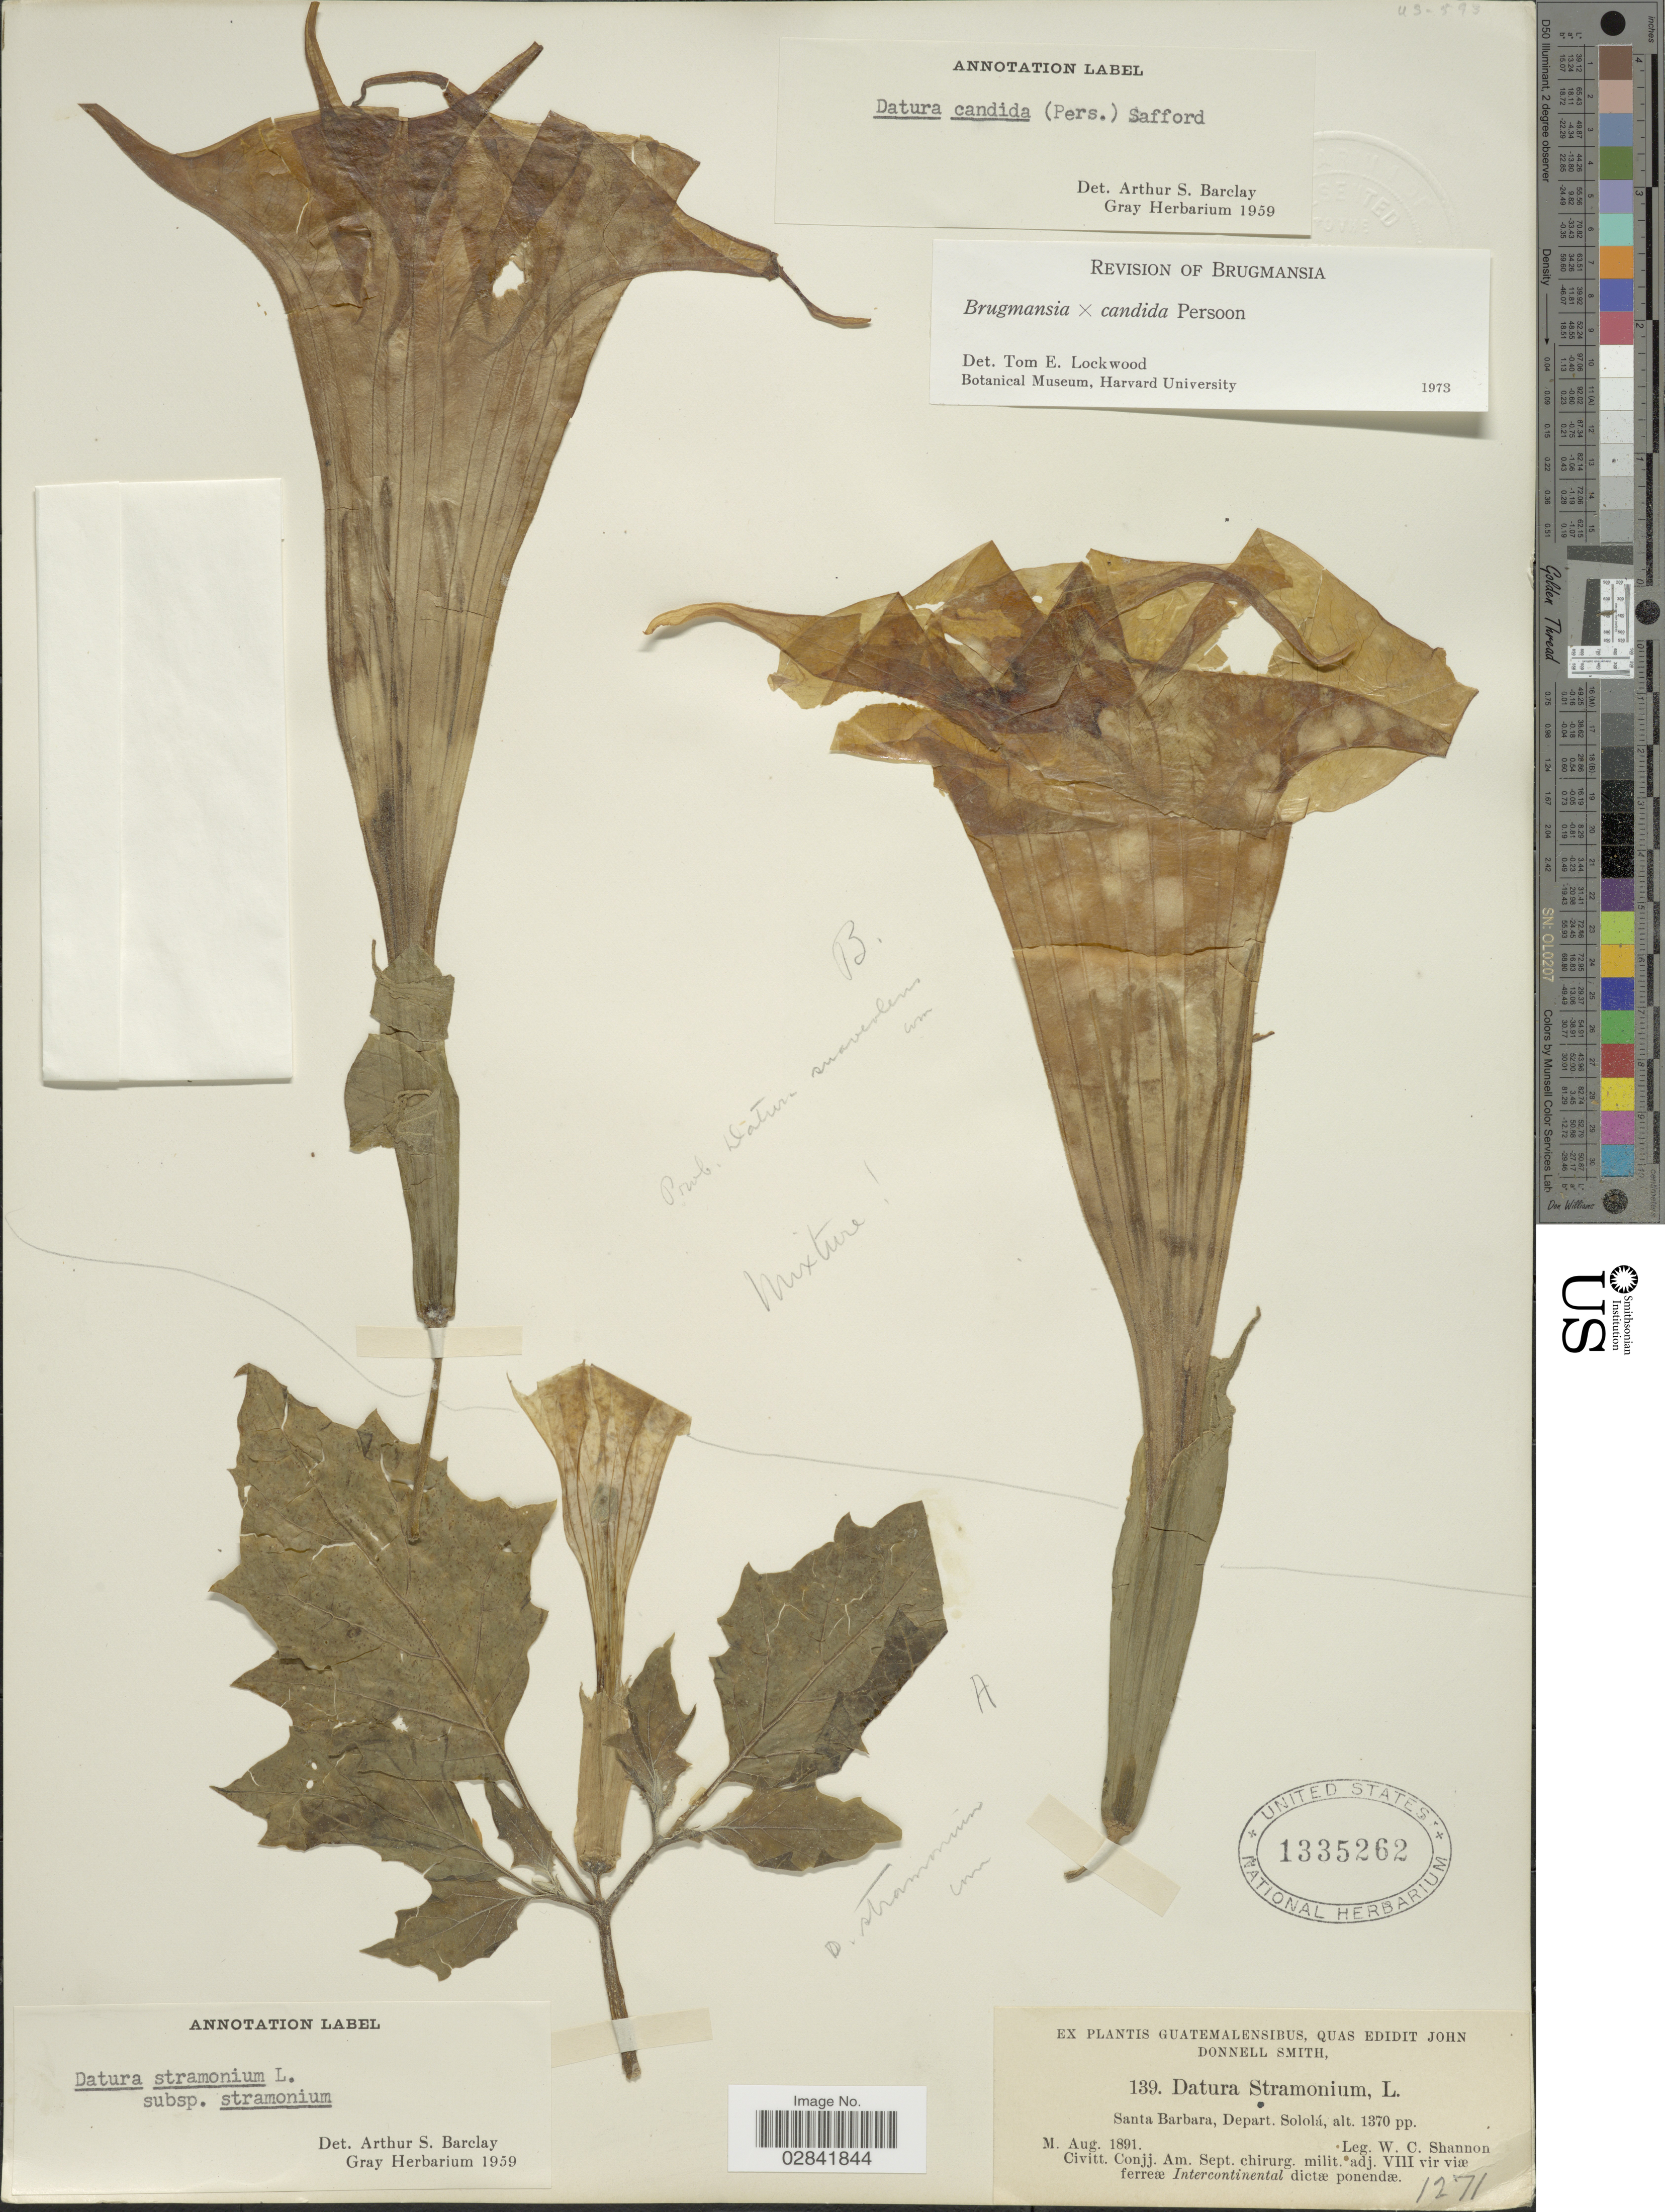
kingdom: Plantae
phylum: Tracheophyta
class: Magnoliopsida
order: Solanales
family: Solanaceae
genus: Brugmansia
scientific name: Brugmansia x candida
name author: Pers.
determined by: Lockwood, T. E.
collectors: W. C. Shannon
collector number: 139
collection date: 1891-08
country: Guatemala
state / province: Sololá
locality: Santa Barbara, Depart. Sololá.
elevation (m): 418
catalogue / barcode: US 1335262